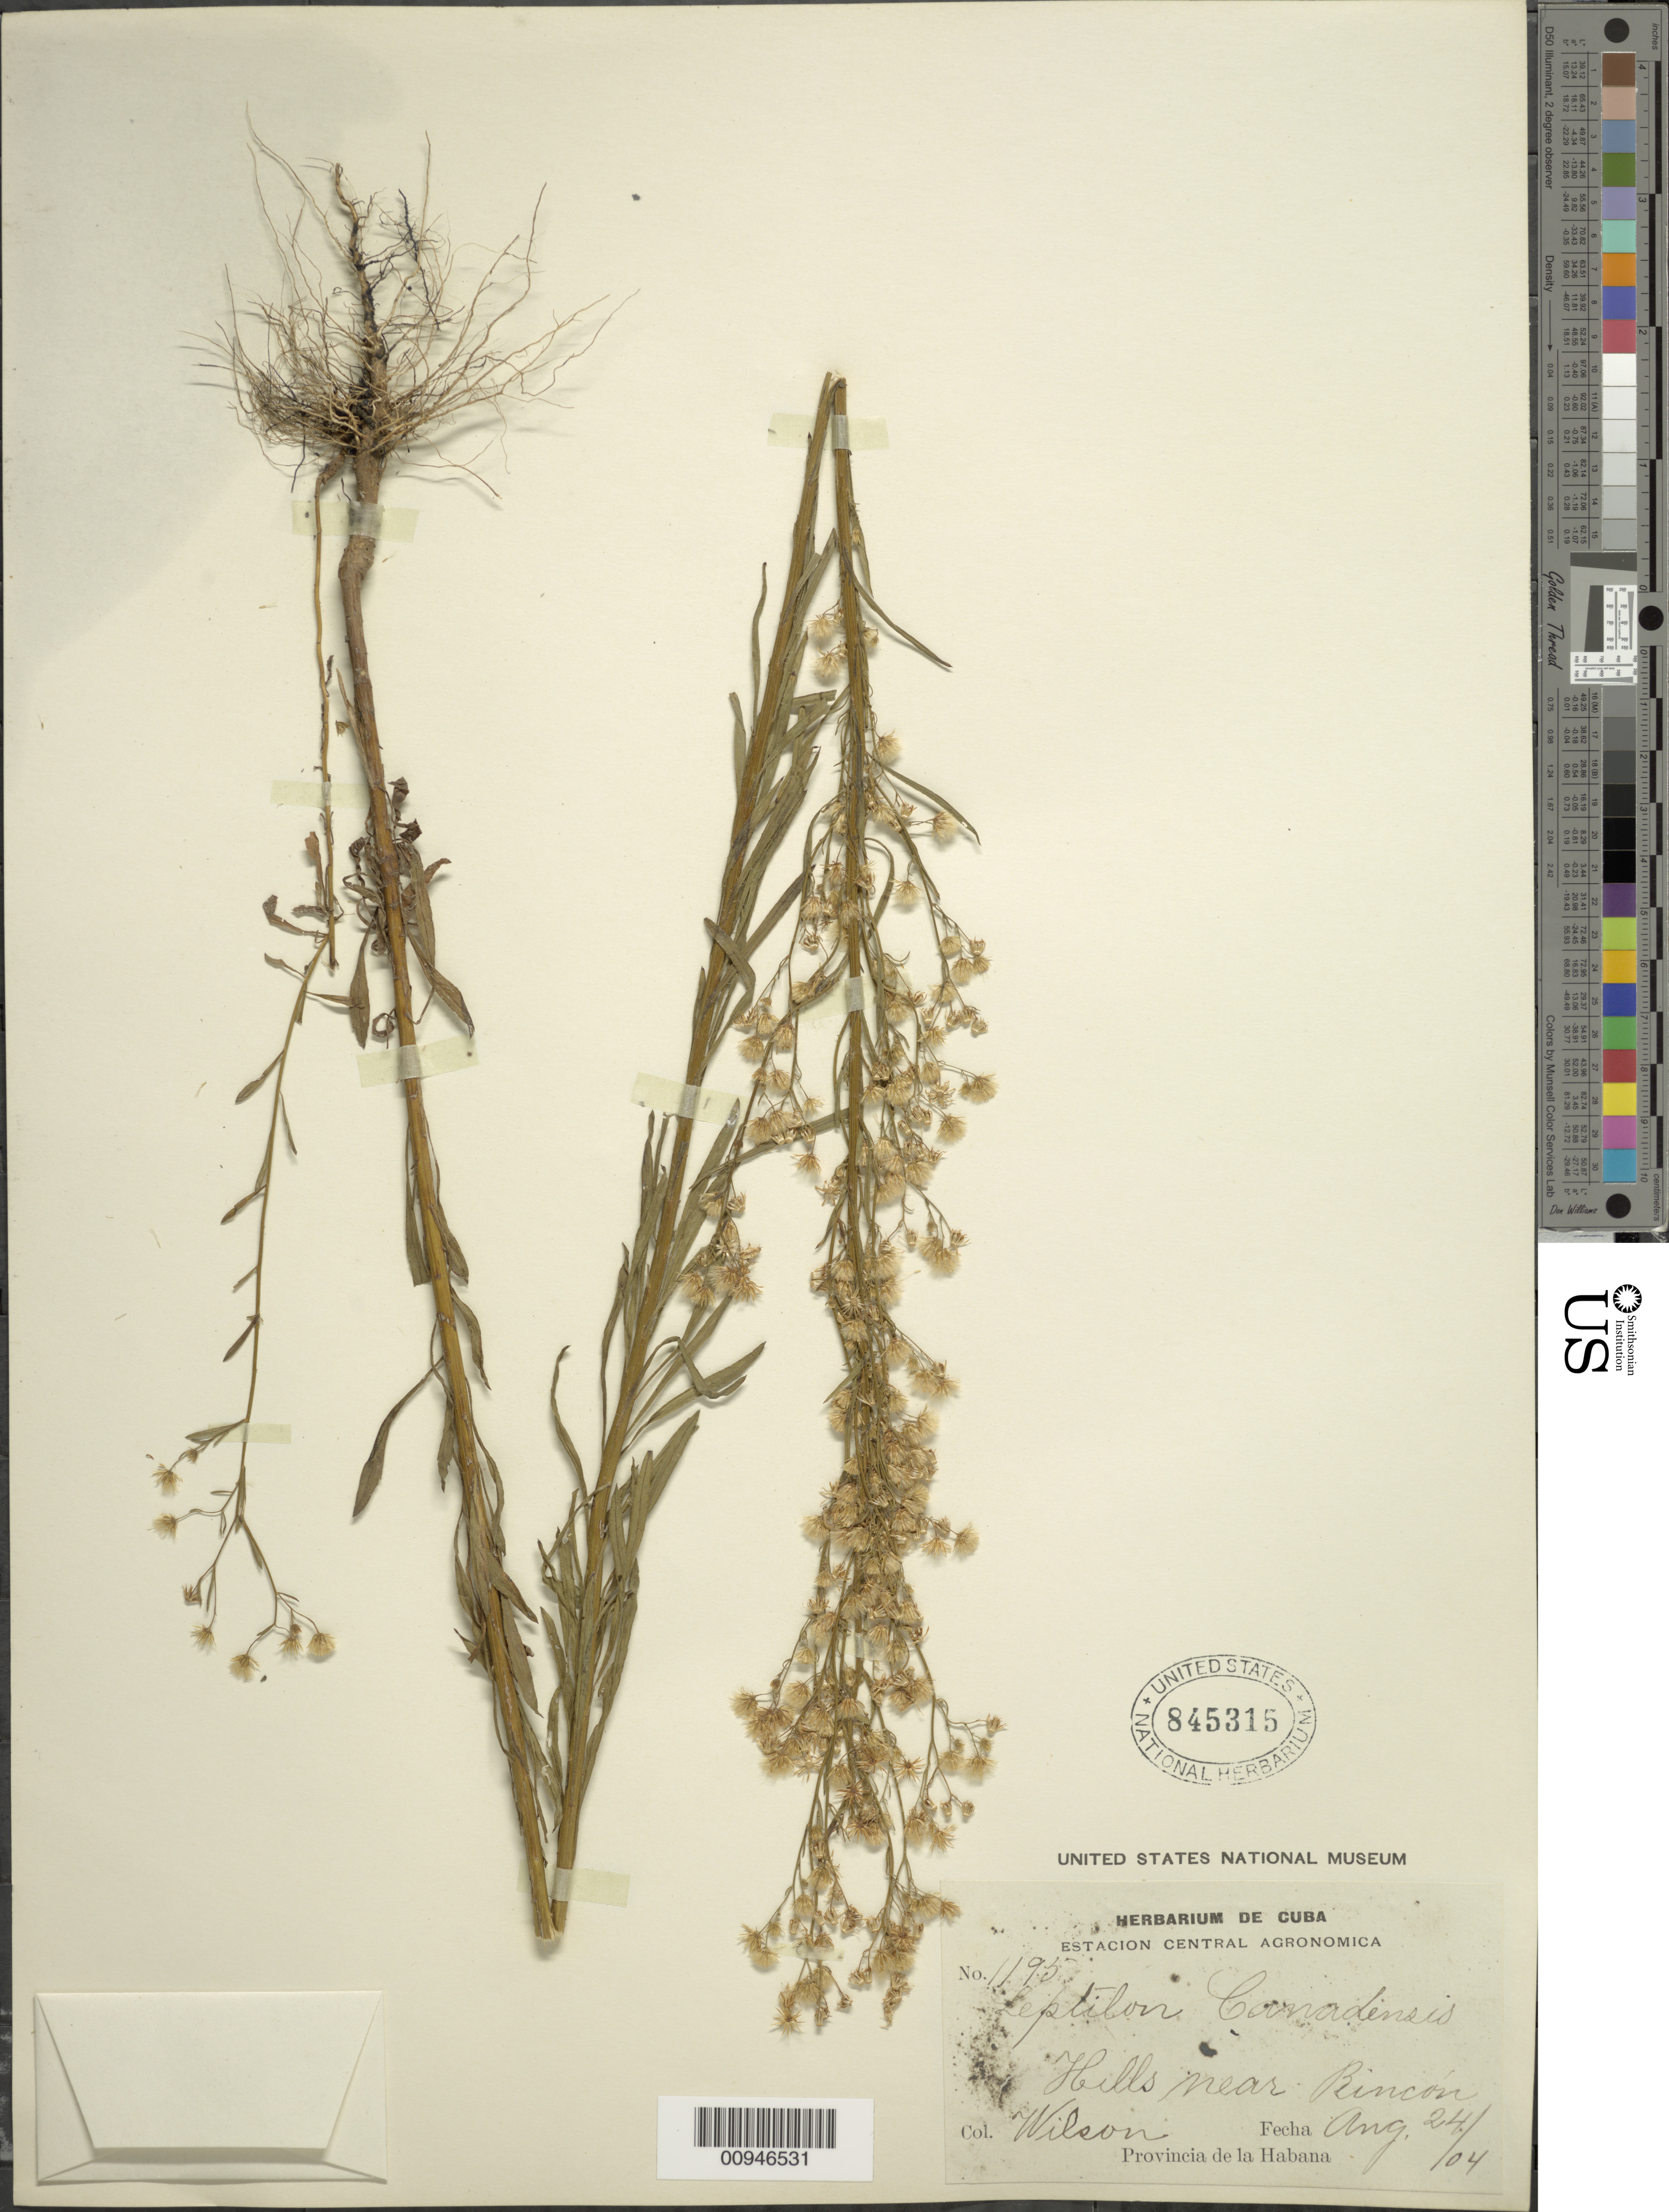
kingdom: Plantae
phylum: Tracheophyta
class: Magnoliopsida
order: Asterales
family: Asteraceae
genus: Conyza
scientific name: Conyza canadensis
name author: (L.) Cronq.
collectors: -- Wilson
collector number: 1195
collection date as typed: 24 Aug 1904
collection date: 1904-08-24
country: Cuba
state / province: La Habana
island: Cuba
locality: Hills near Rincón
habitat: Hills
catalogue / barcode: US 845315